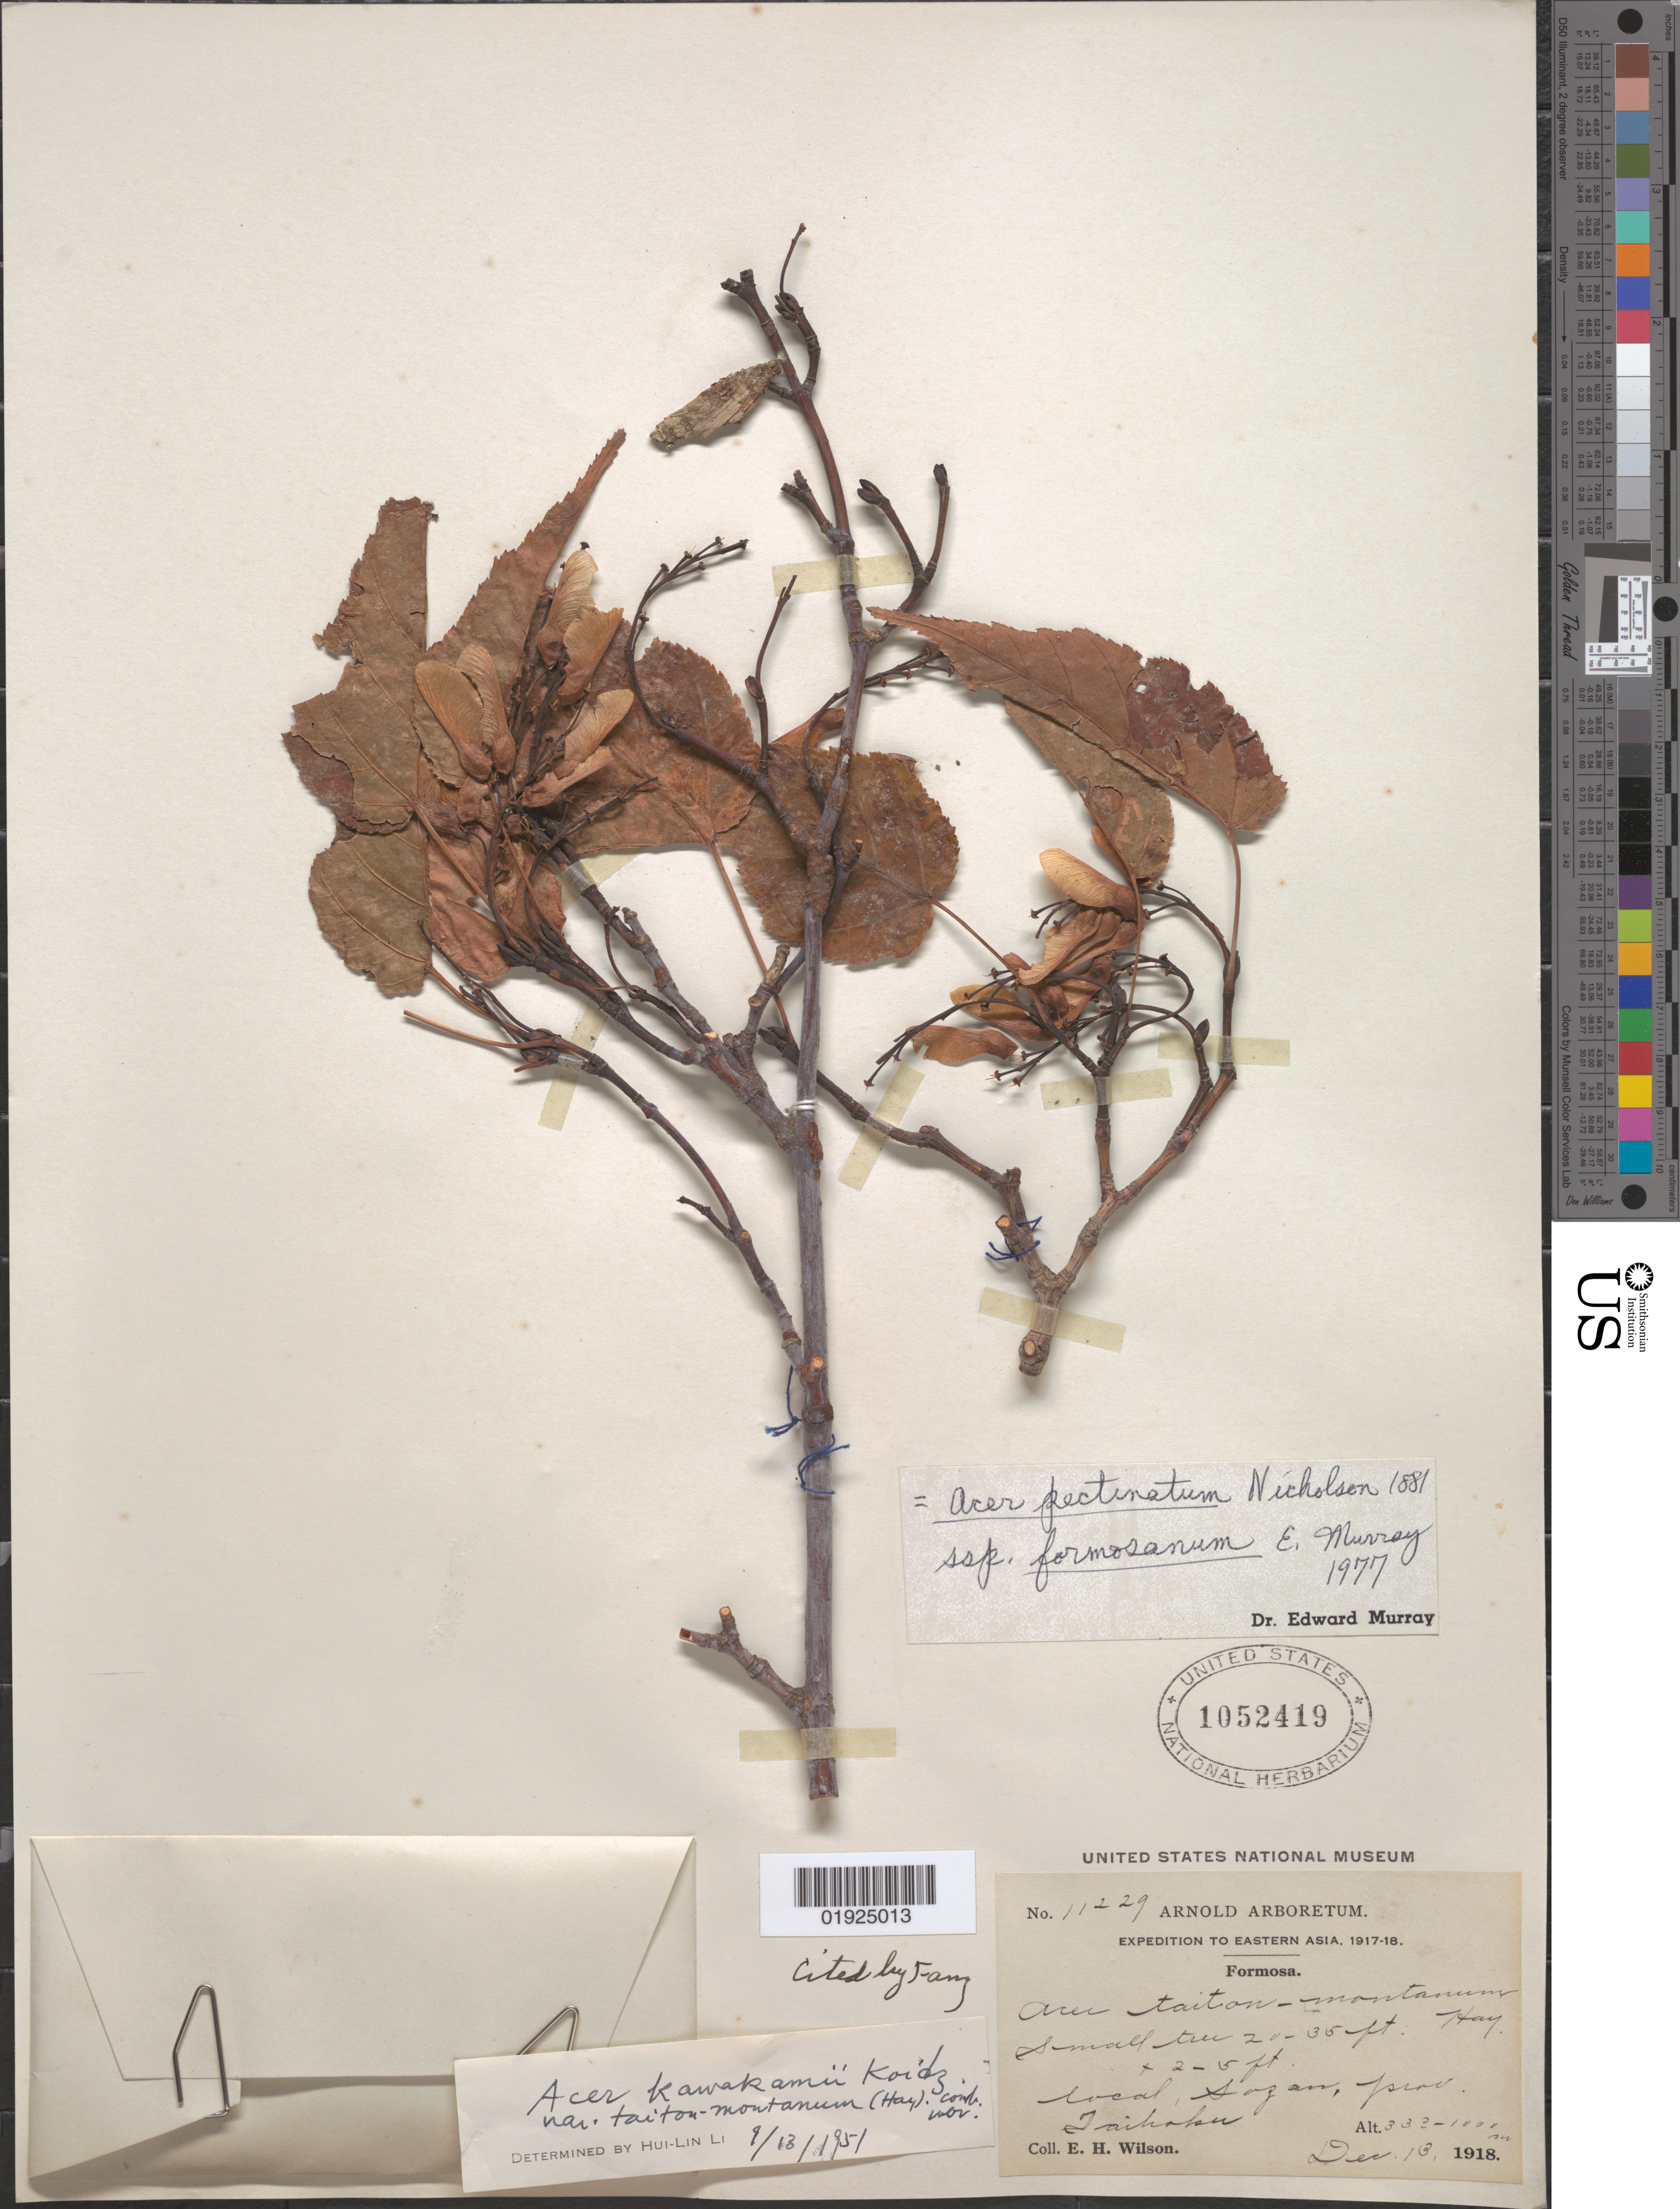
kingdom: Plantae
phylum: Tracheophyta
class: Magnoliopsida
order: Sapindales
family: Sapindaceae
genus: Acer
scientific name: Acer pectinatum subsp. formosanum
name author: A.E. Murray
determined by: Murray, Edward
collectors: E. H. Wilson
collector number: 11229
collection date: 1918-12-13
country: Taiwan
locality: Sozan, prov. Taihaku [Taipei?]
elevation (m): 332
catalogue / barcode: US 1052419